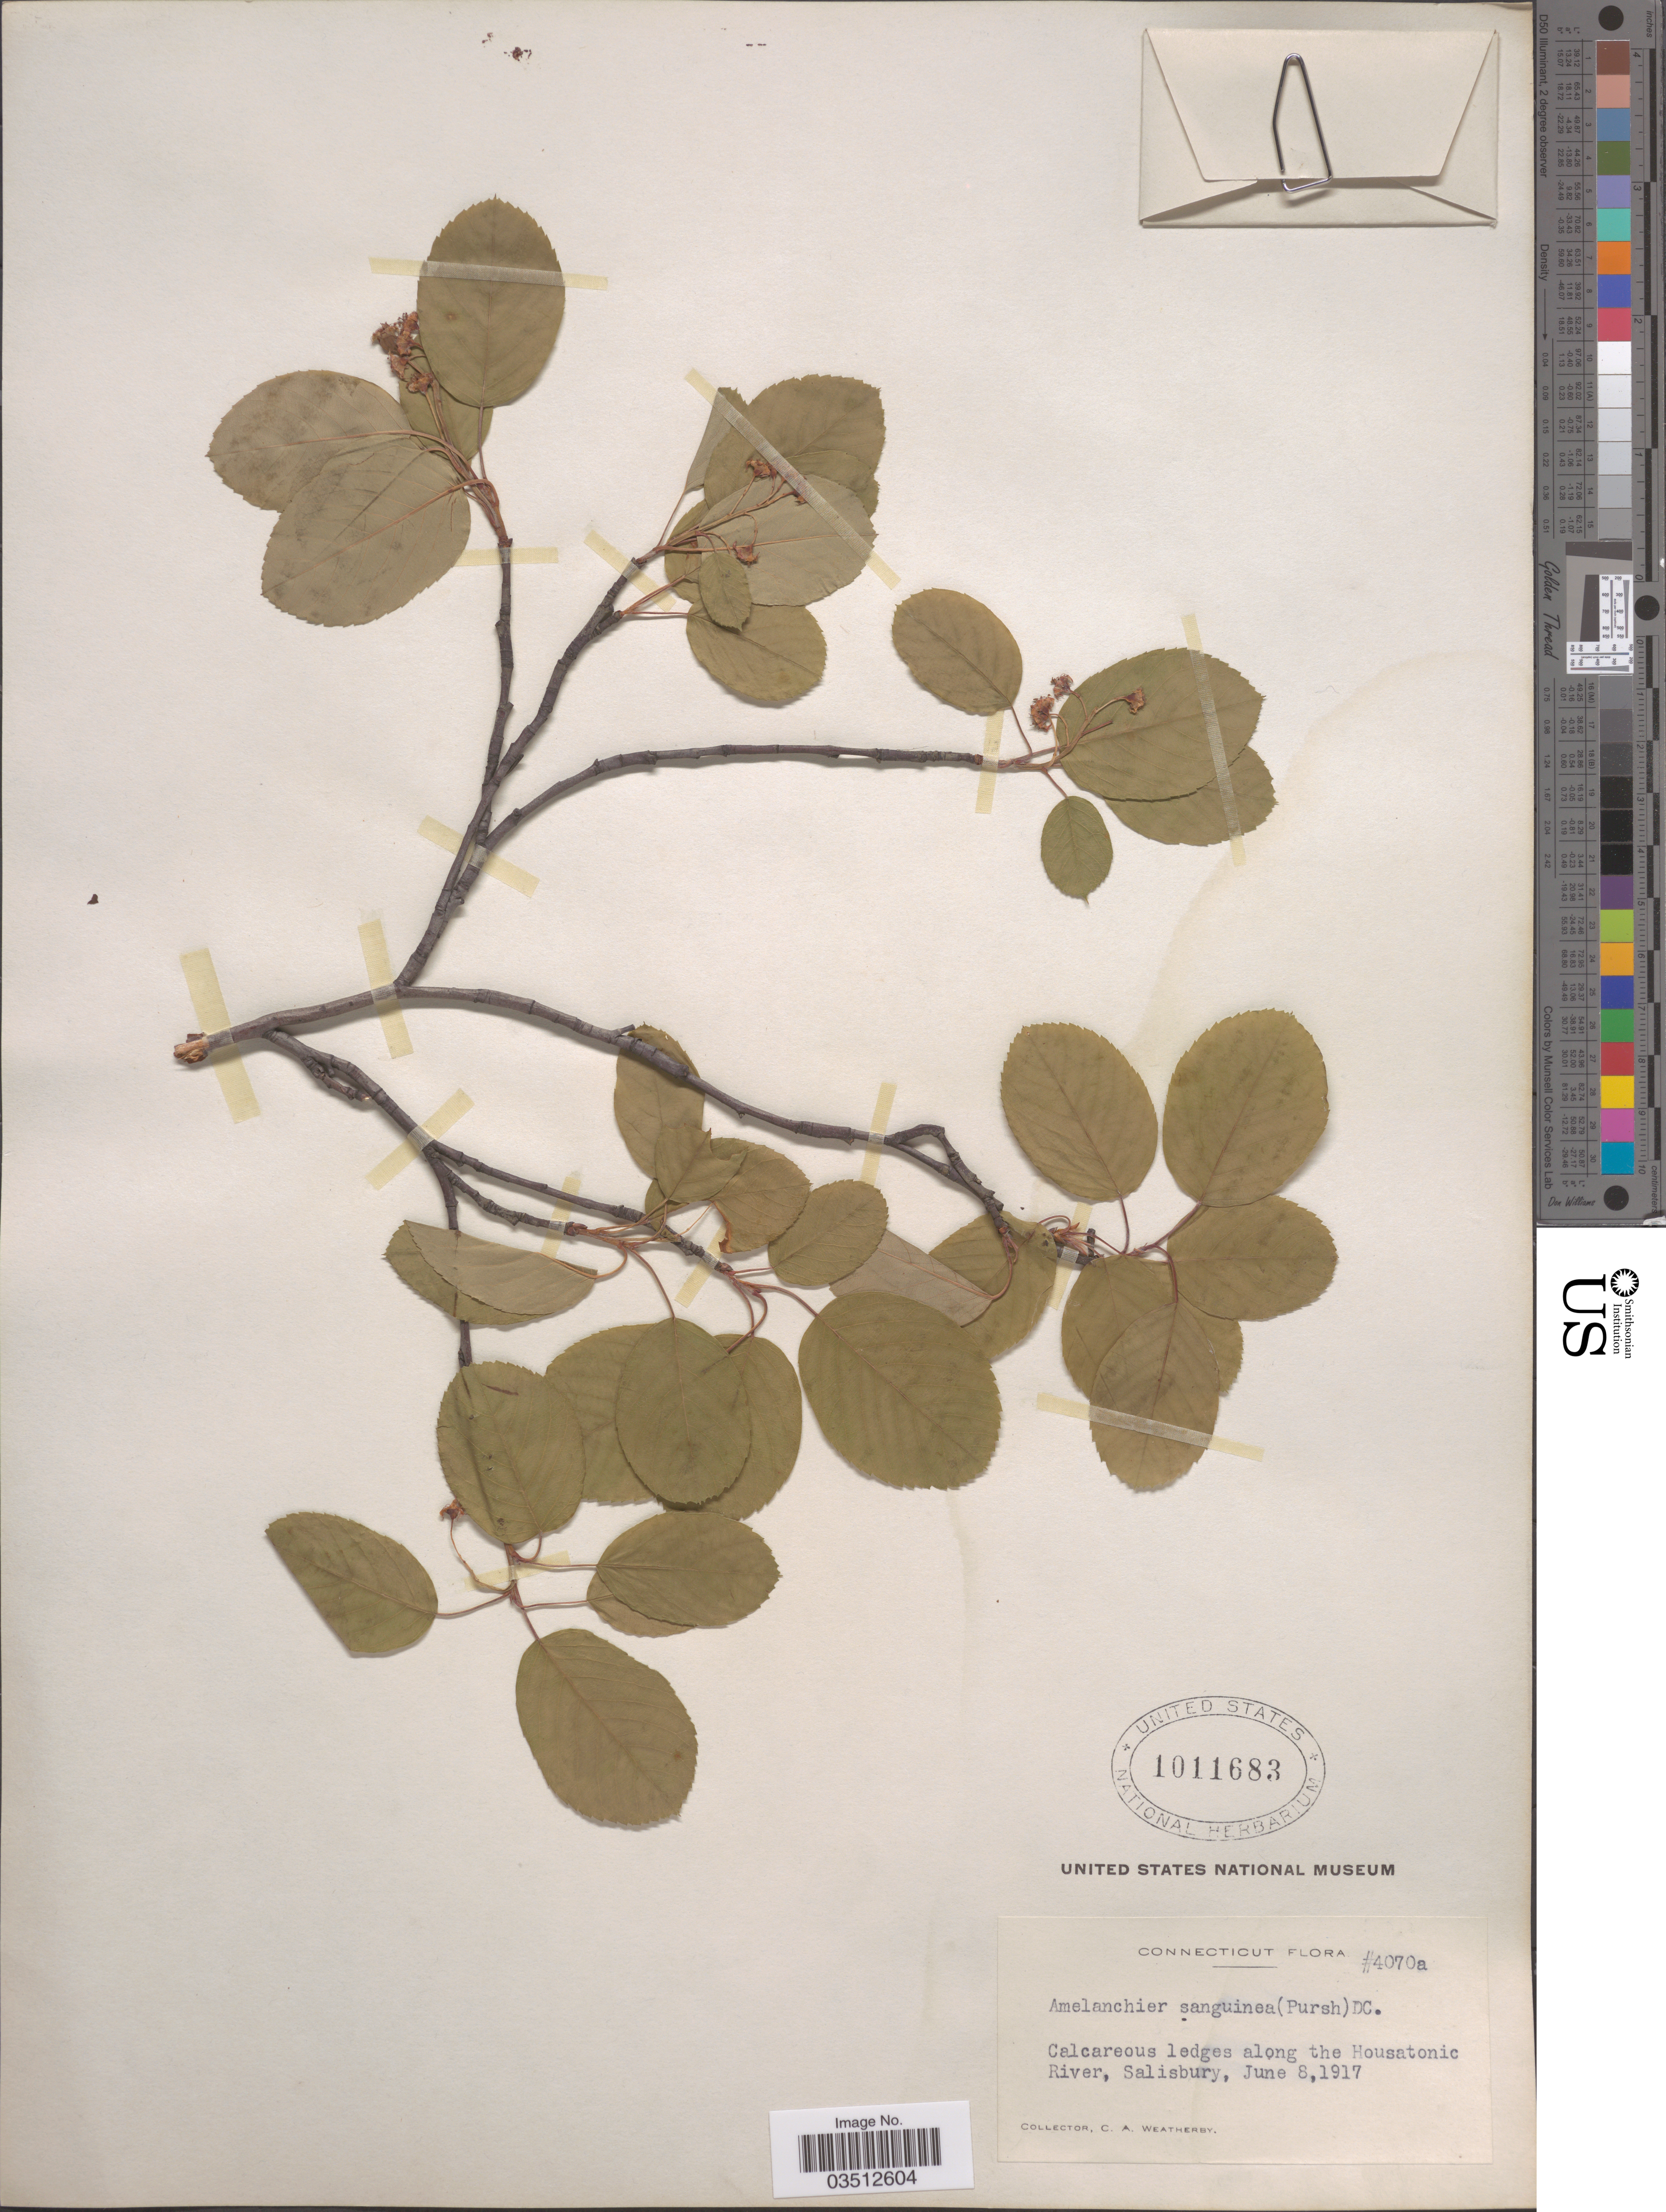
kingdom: Plantae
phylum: Tracheophyta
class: Magnoliopsida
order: Rosales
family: Rosaceae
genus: Amelanchier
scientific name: Amelanchier sanguinea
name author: (Pursh) DC.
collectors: C. A. Weatherby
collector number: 4070a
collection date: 1917-06-08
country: United States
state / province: Connecticut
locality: Along the Housatonic River, Salisbury.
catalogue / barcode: US 1011683